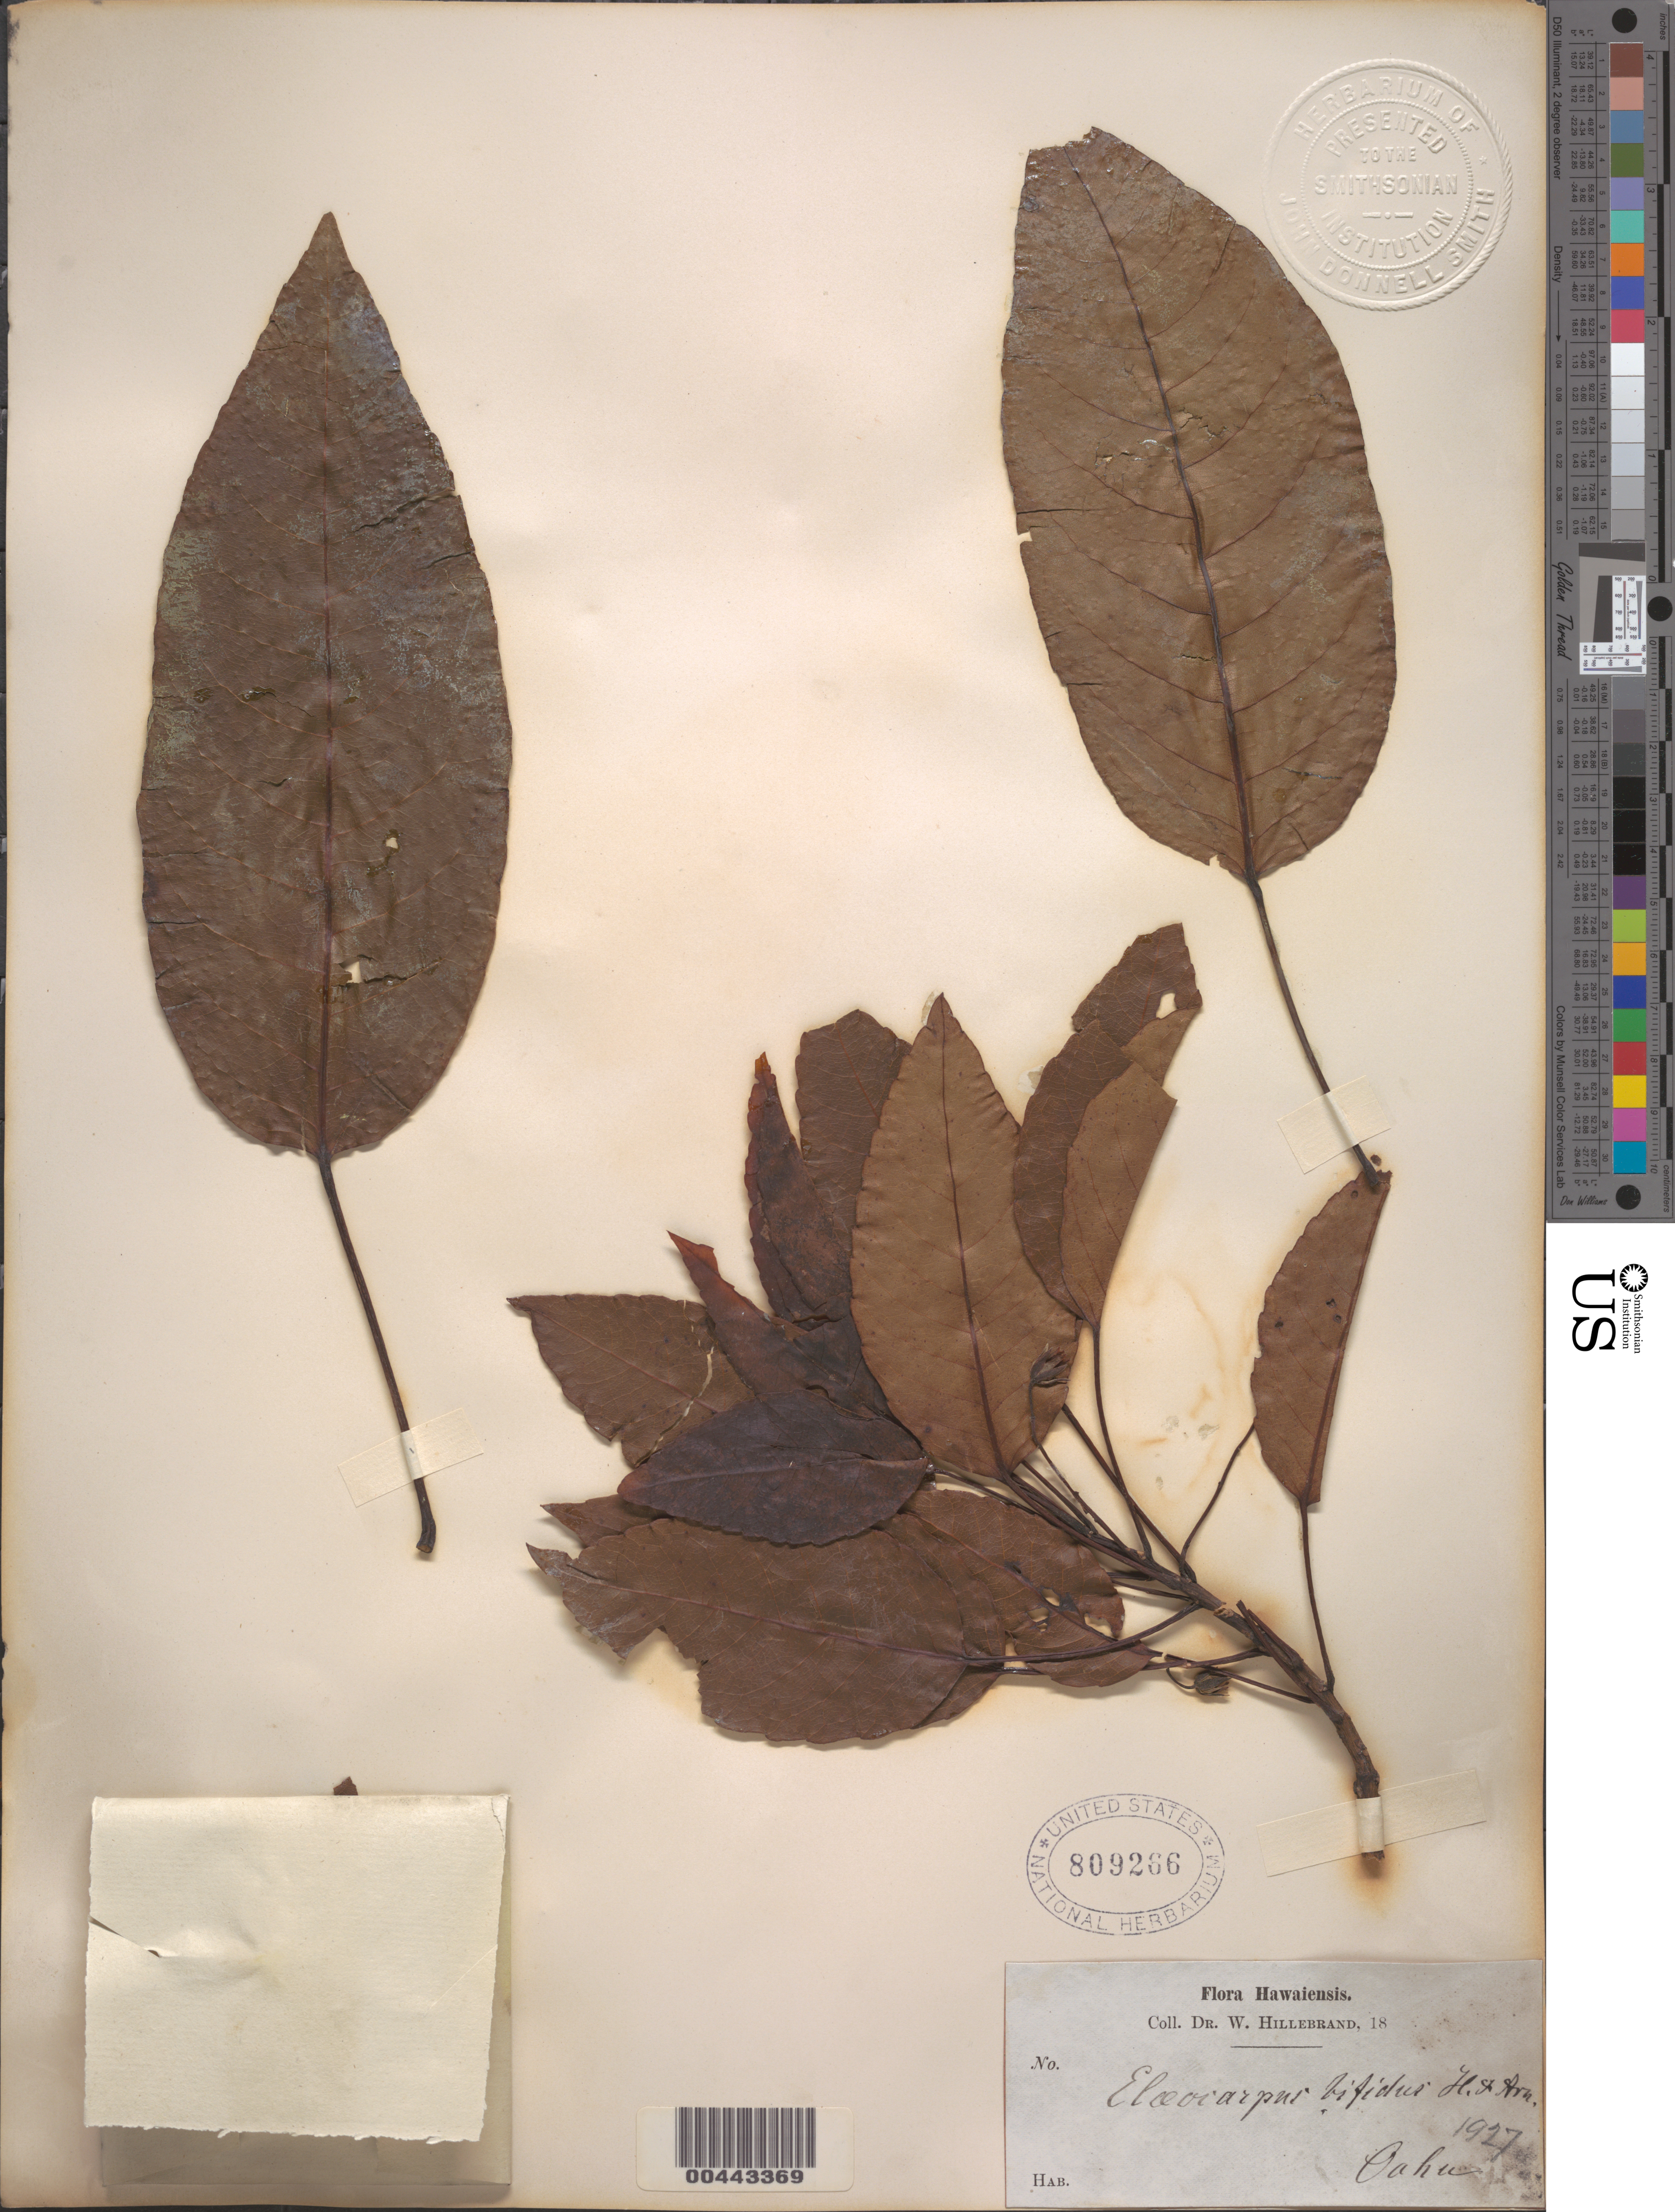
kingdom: Plantae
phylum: Tracheophyta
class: Magnoliopsida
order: Oxalidales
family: Elaeocarpaceae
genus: Elaeocarpus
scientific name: Elaeocarpus bifidus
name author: Hook. & Arn.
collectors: W. Hillebrand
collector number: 1927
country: United States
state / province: Hawaii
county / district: Honolulu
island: Oahu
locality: Honolulu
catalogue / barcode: US 809266